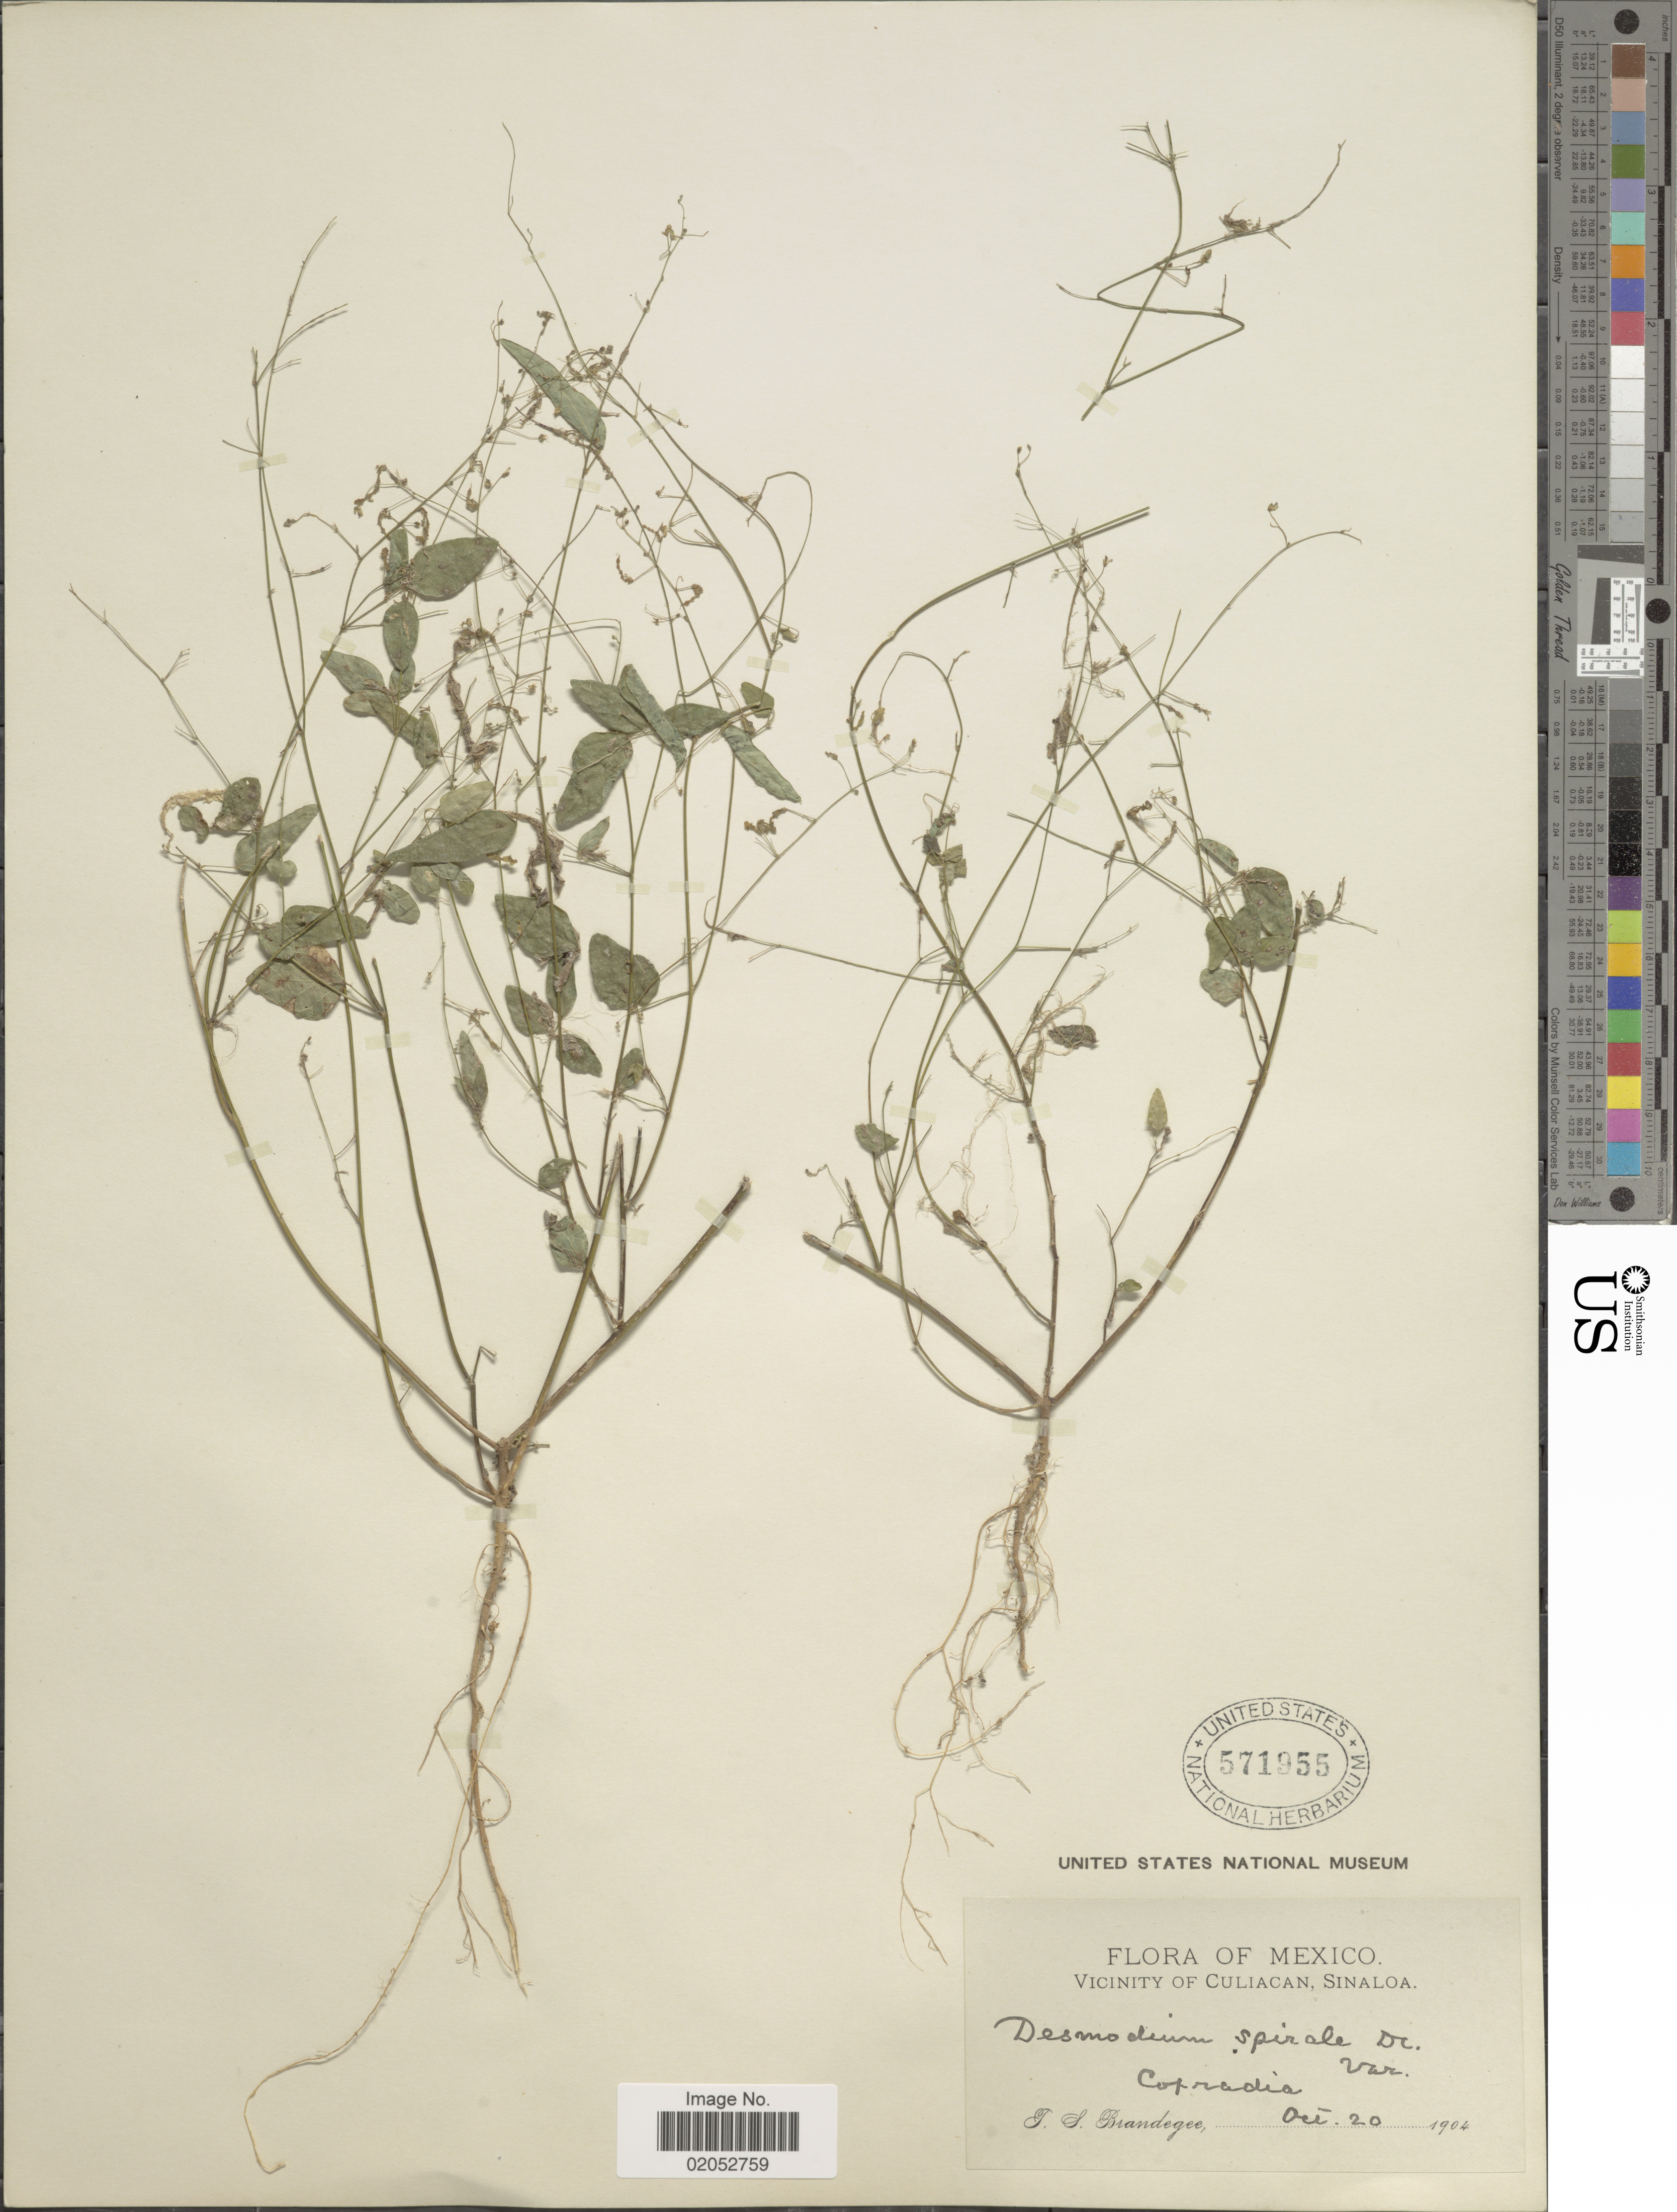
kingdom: Plantae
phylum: Tracheophyta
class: Magnoliopsida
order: Fabales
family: Fabaceae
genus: Desmodium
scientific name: Desmodium procumbens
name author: (Mill.) Hitchc.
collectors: T. S. Brandegee (herbarium)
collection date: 1904-10-20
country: Mexico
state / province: Sinaloa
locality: Culiacan, Sinaloa, Copradia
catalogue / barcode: US 571955